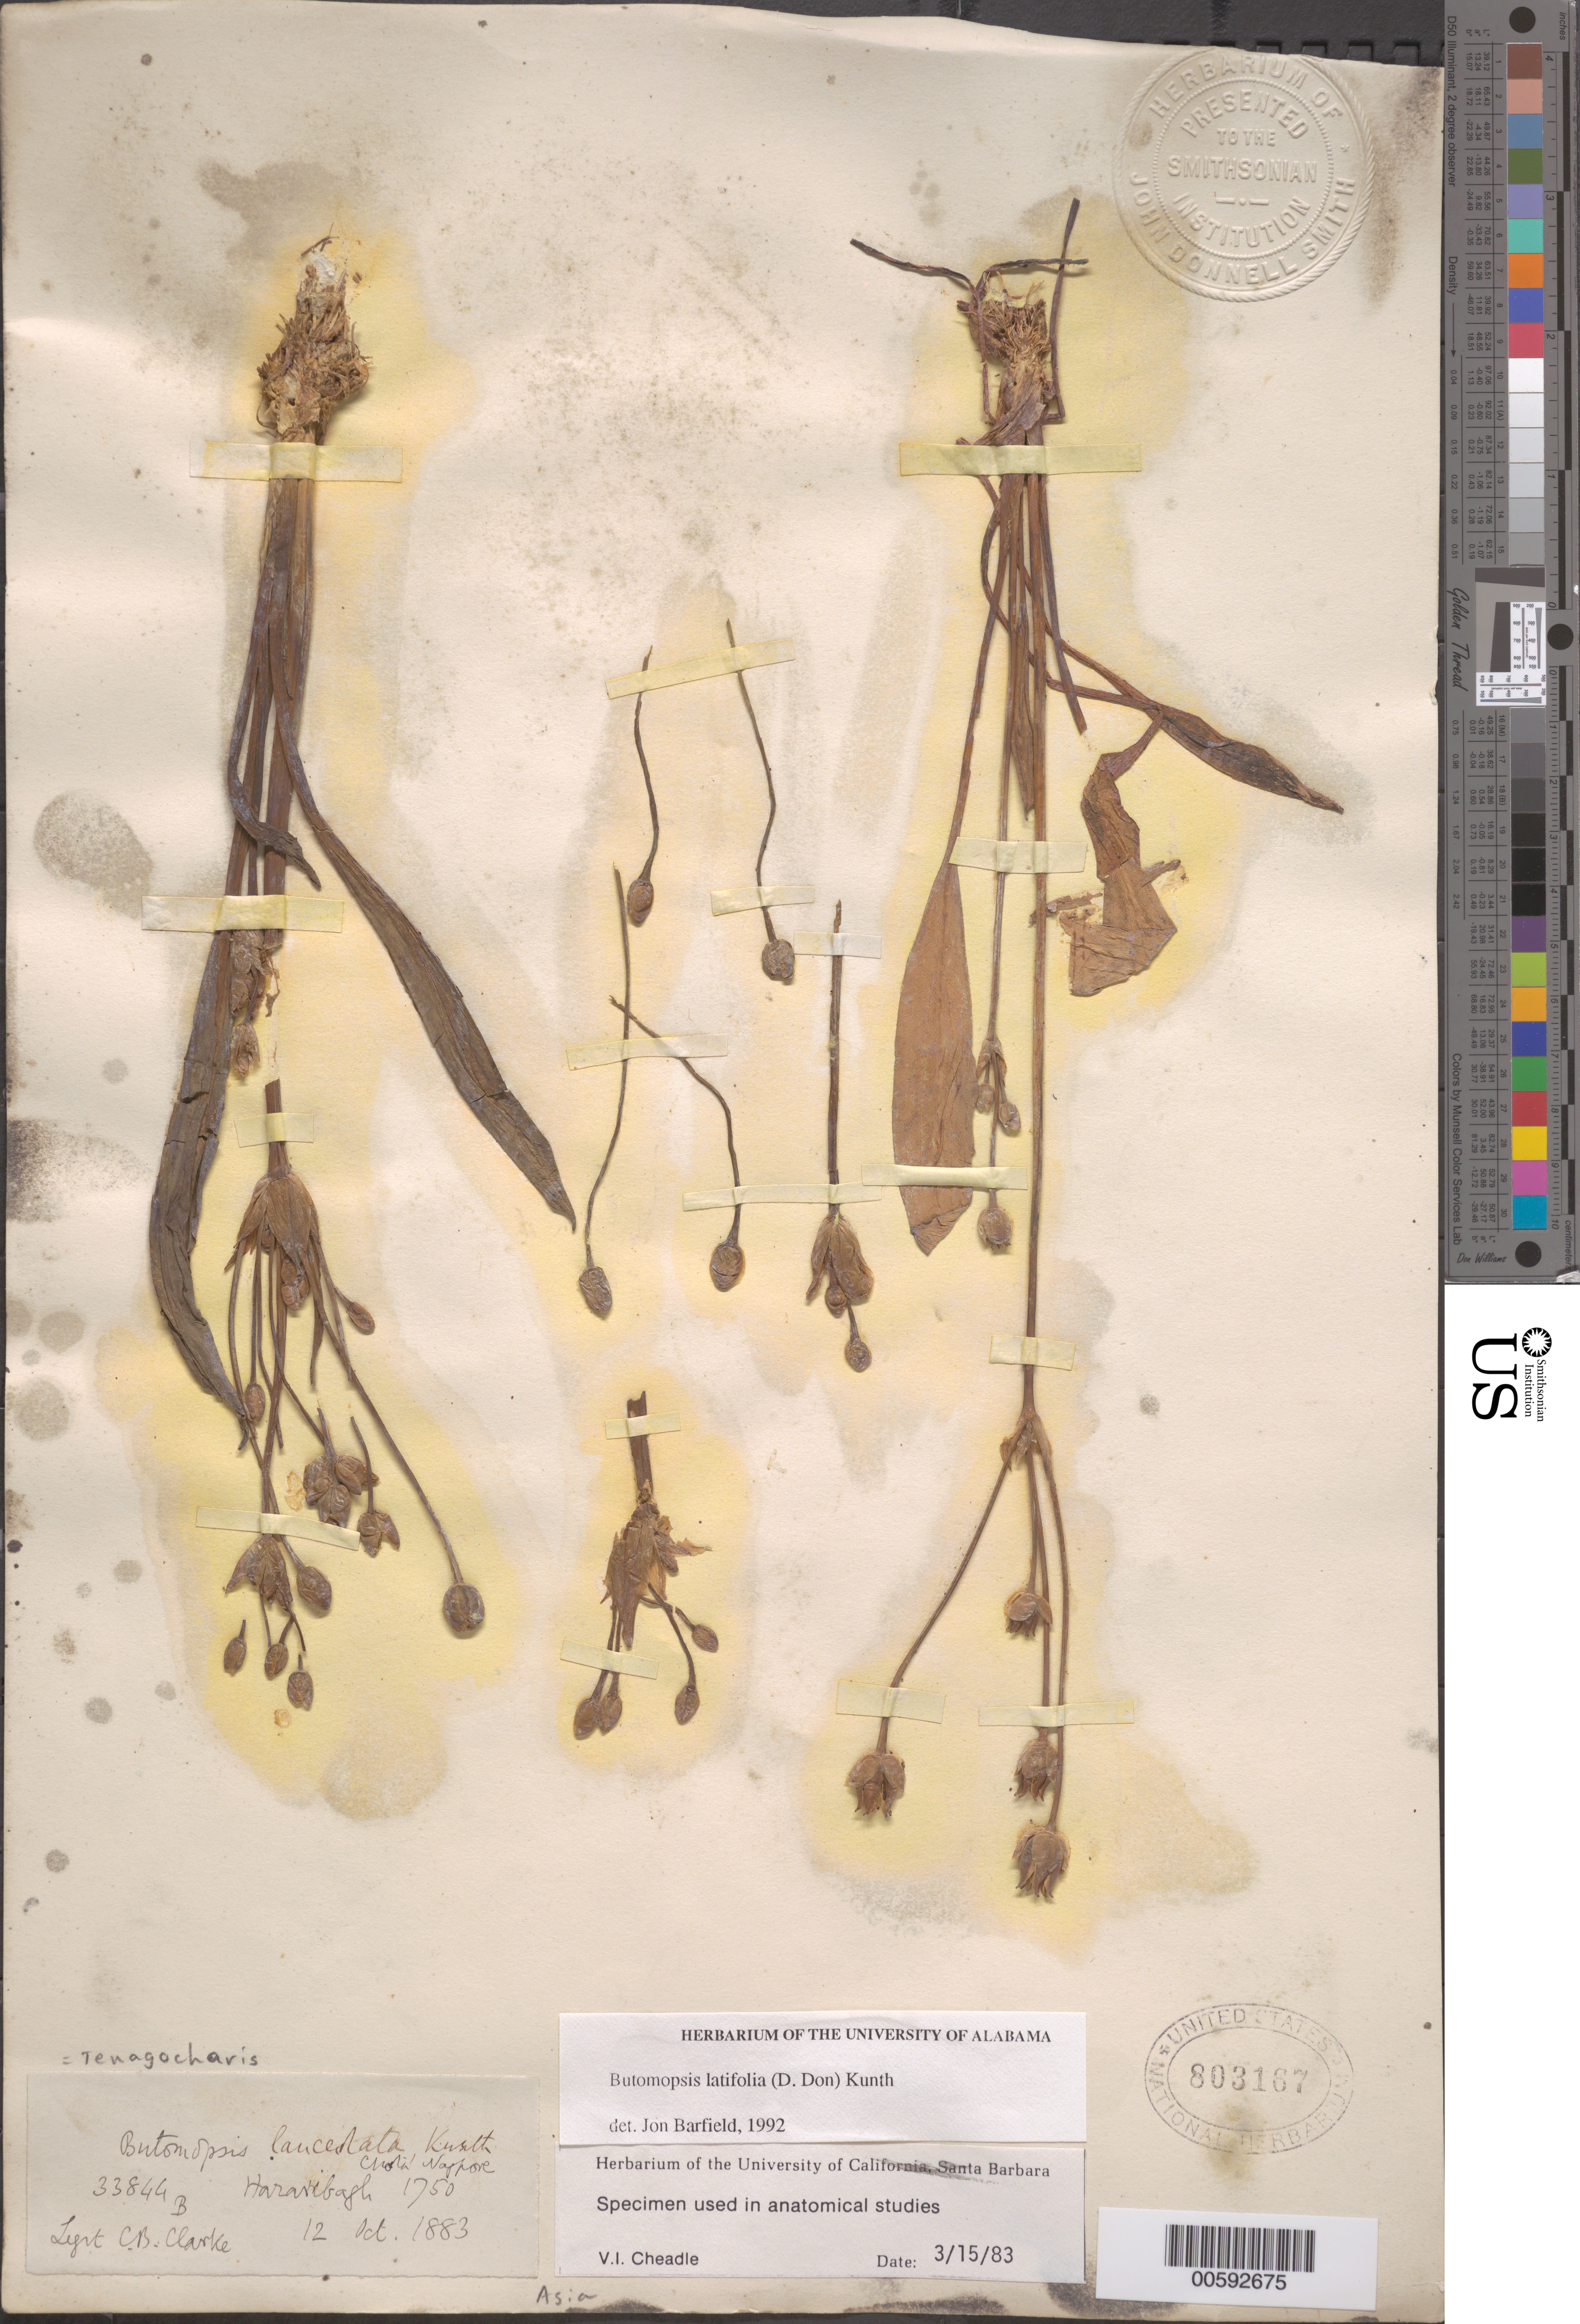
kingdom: Plantae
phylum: Tracheophyta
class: Liliopsida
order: Alismatales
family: Alismataceae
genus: Butomopsis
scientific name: Butomopsis latifolia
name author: (D. Don) Kunth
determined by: Barfield, J.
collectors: C. B. Clarke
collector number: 33844b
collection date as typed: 12 Oct 1883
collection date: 1883-10-12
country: India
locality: Chota Nagpore Hazaribagh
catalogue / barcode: US 803167